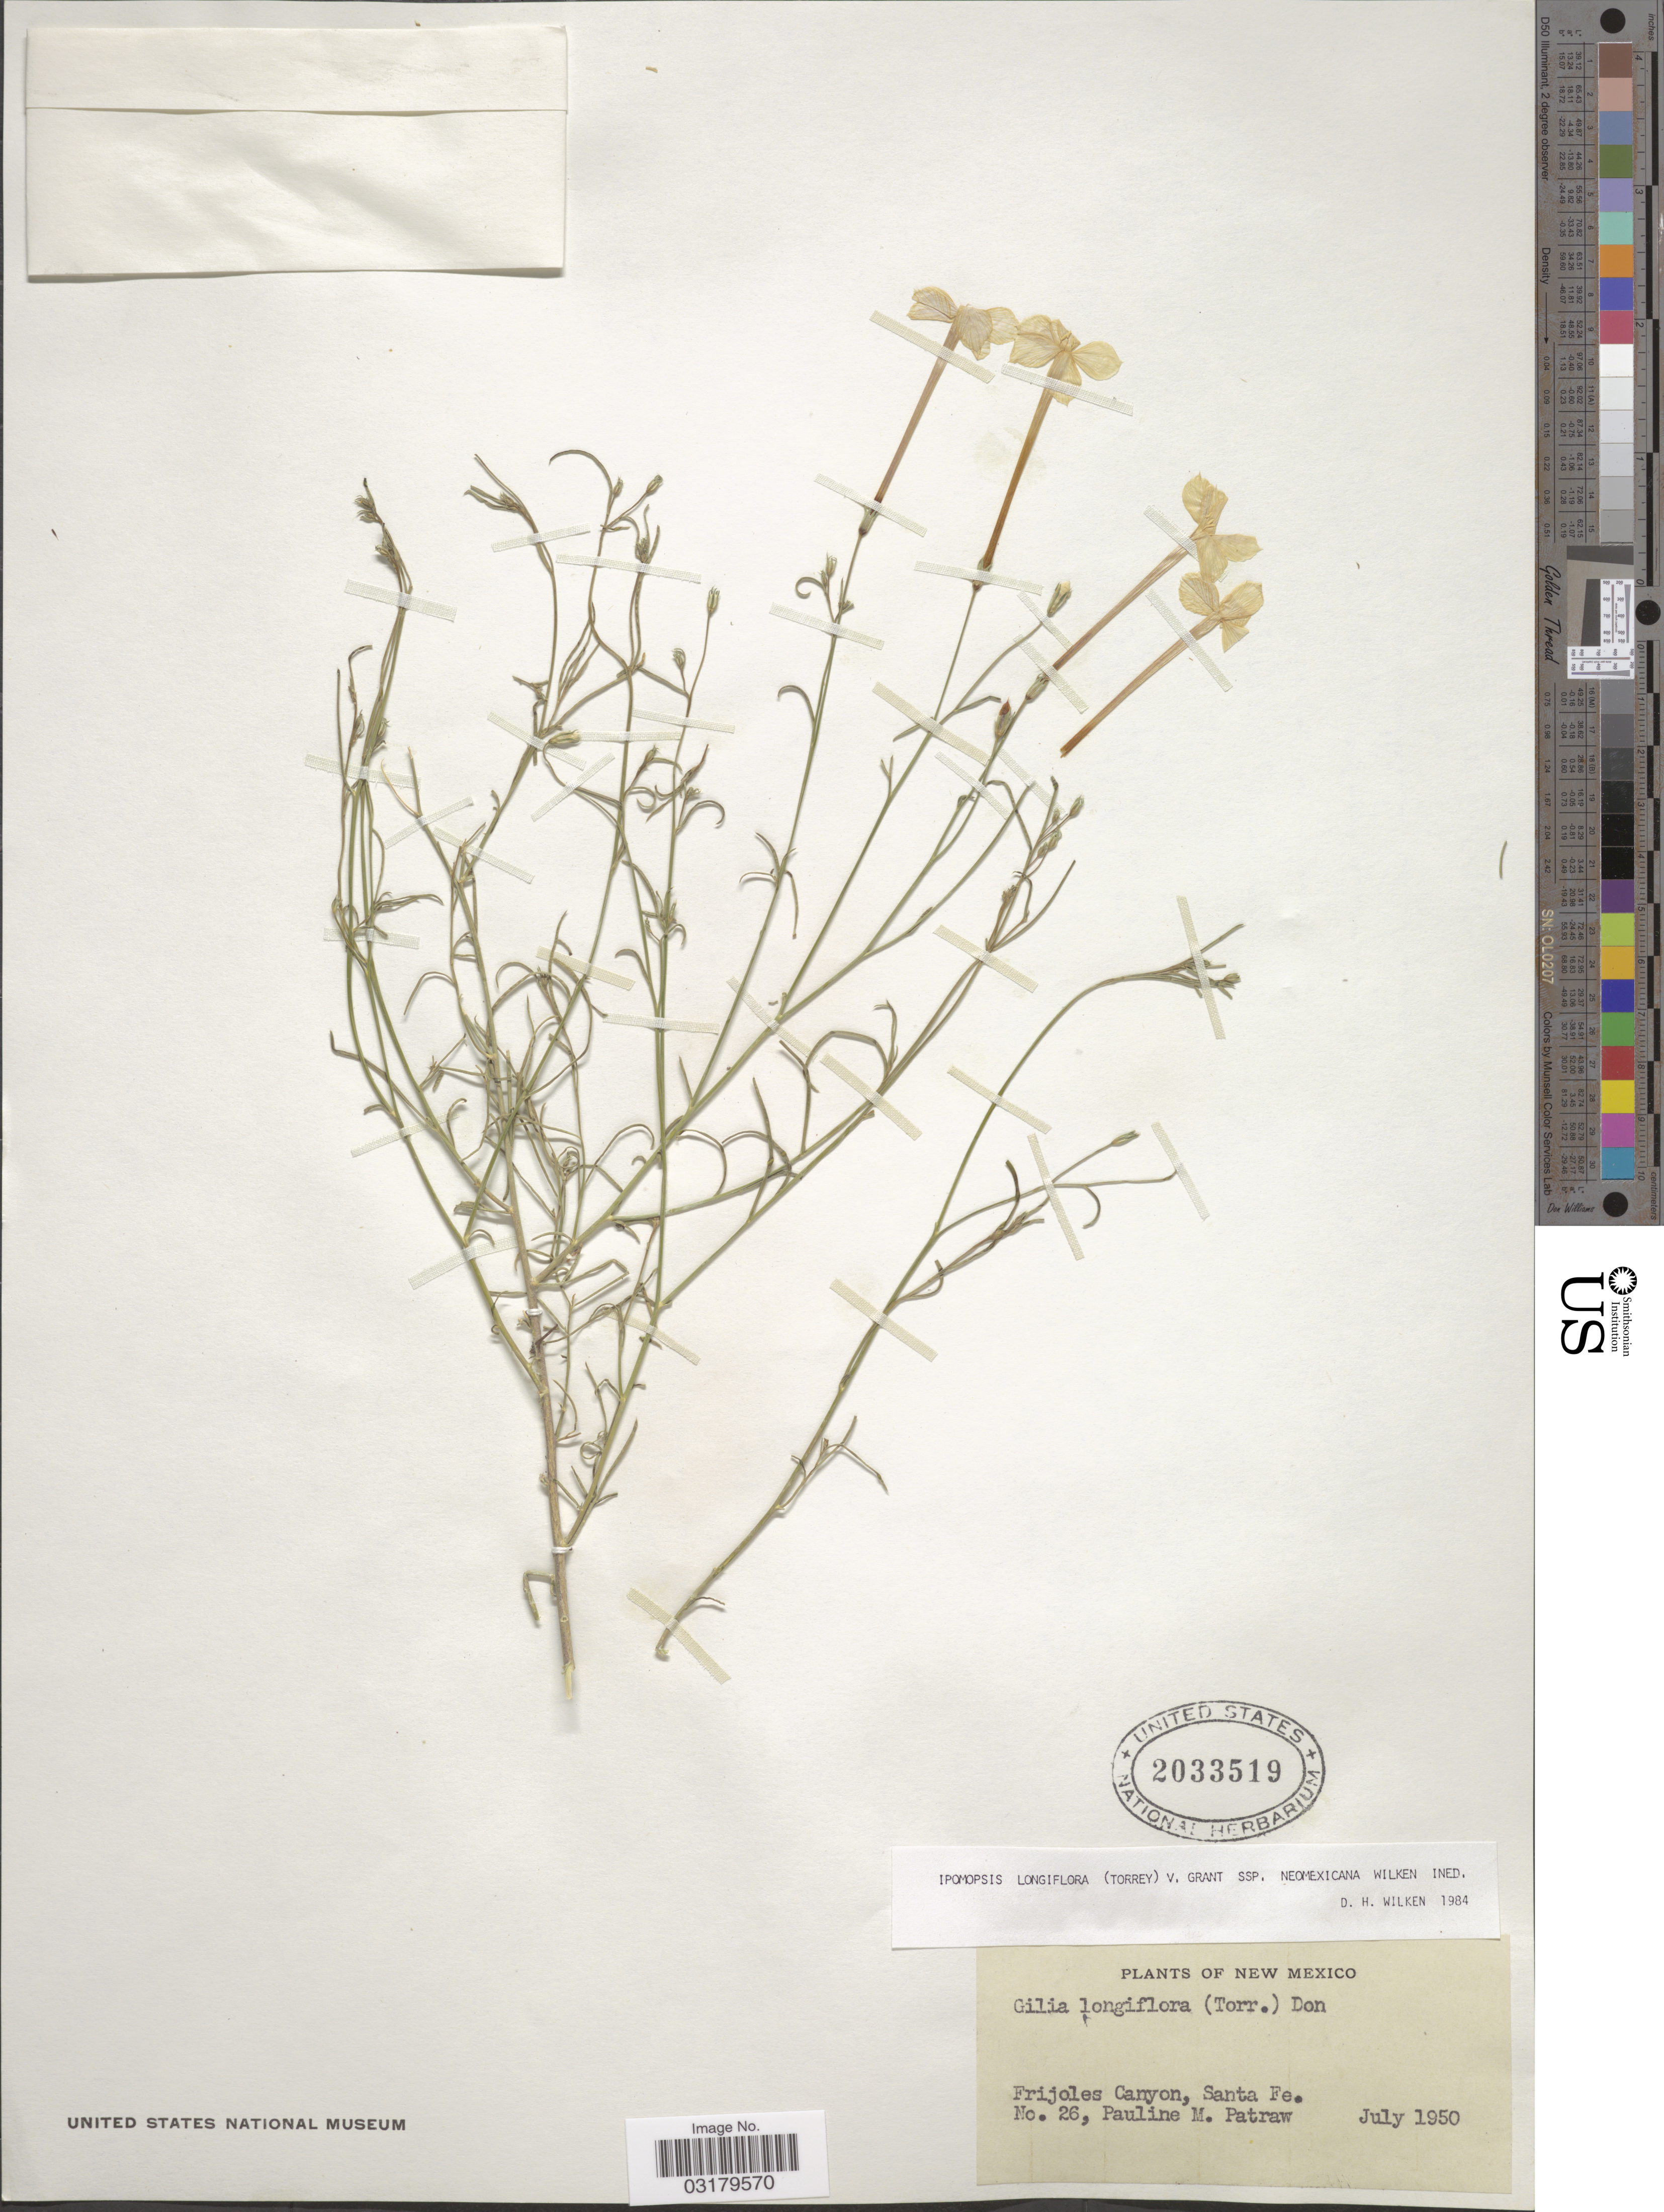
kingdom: Plantae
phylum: Tracheophyta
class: Magnoliopsida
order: Ericales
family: Polemoniaceae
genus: Ipomopsis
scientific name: Ipomopsis longiflora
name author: (Torr.) V.E. Grant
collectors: P. Patraw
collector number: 26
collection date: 1950-07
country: United States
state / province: New Mexico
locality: Frijoles Canyon, Santa Fe.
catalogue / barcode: US 2033519